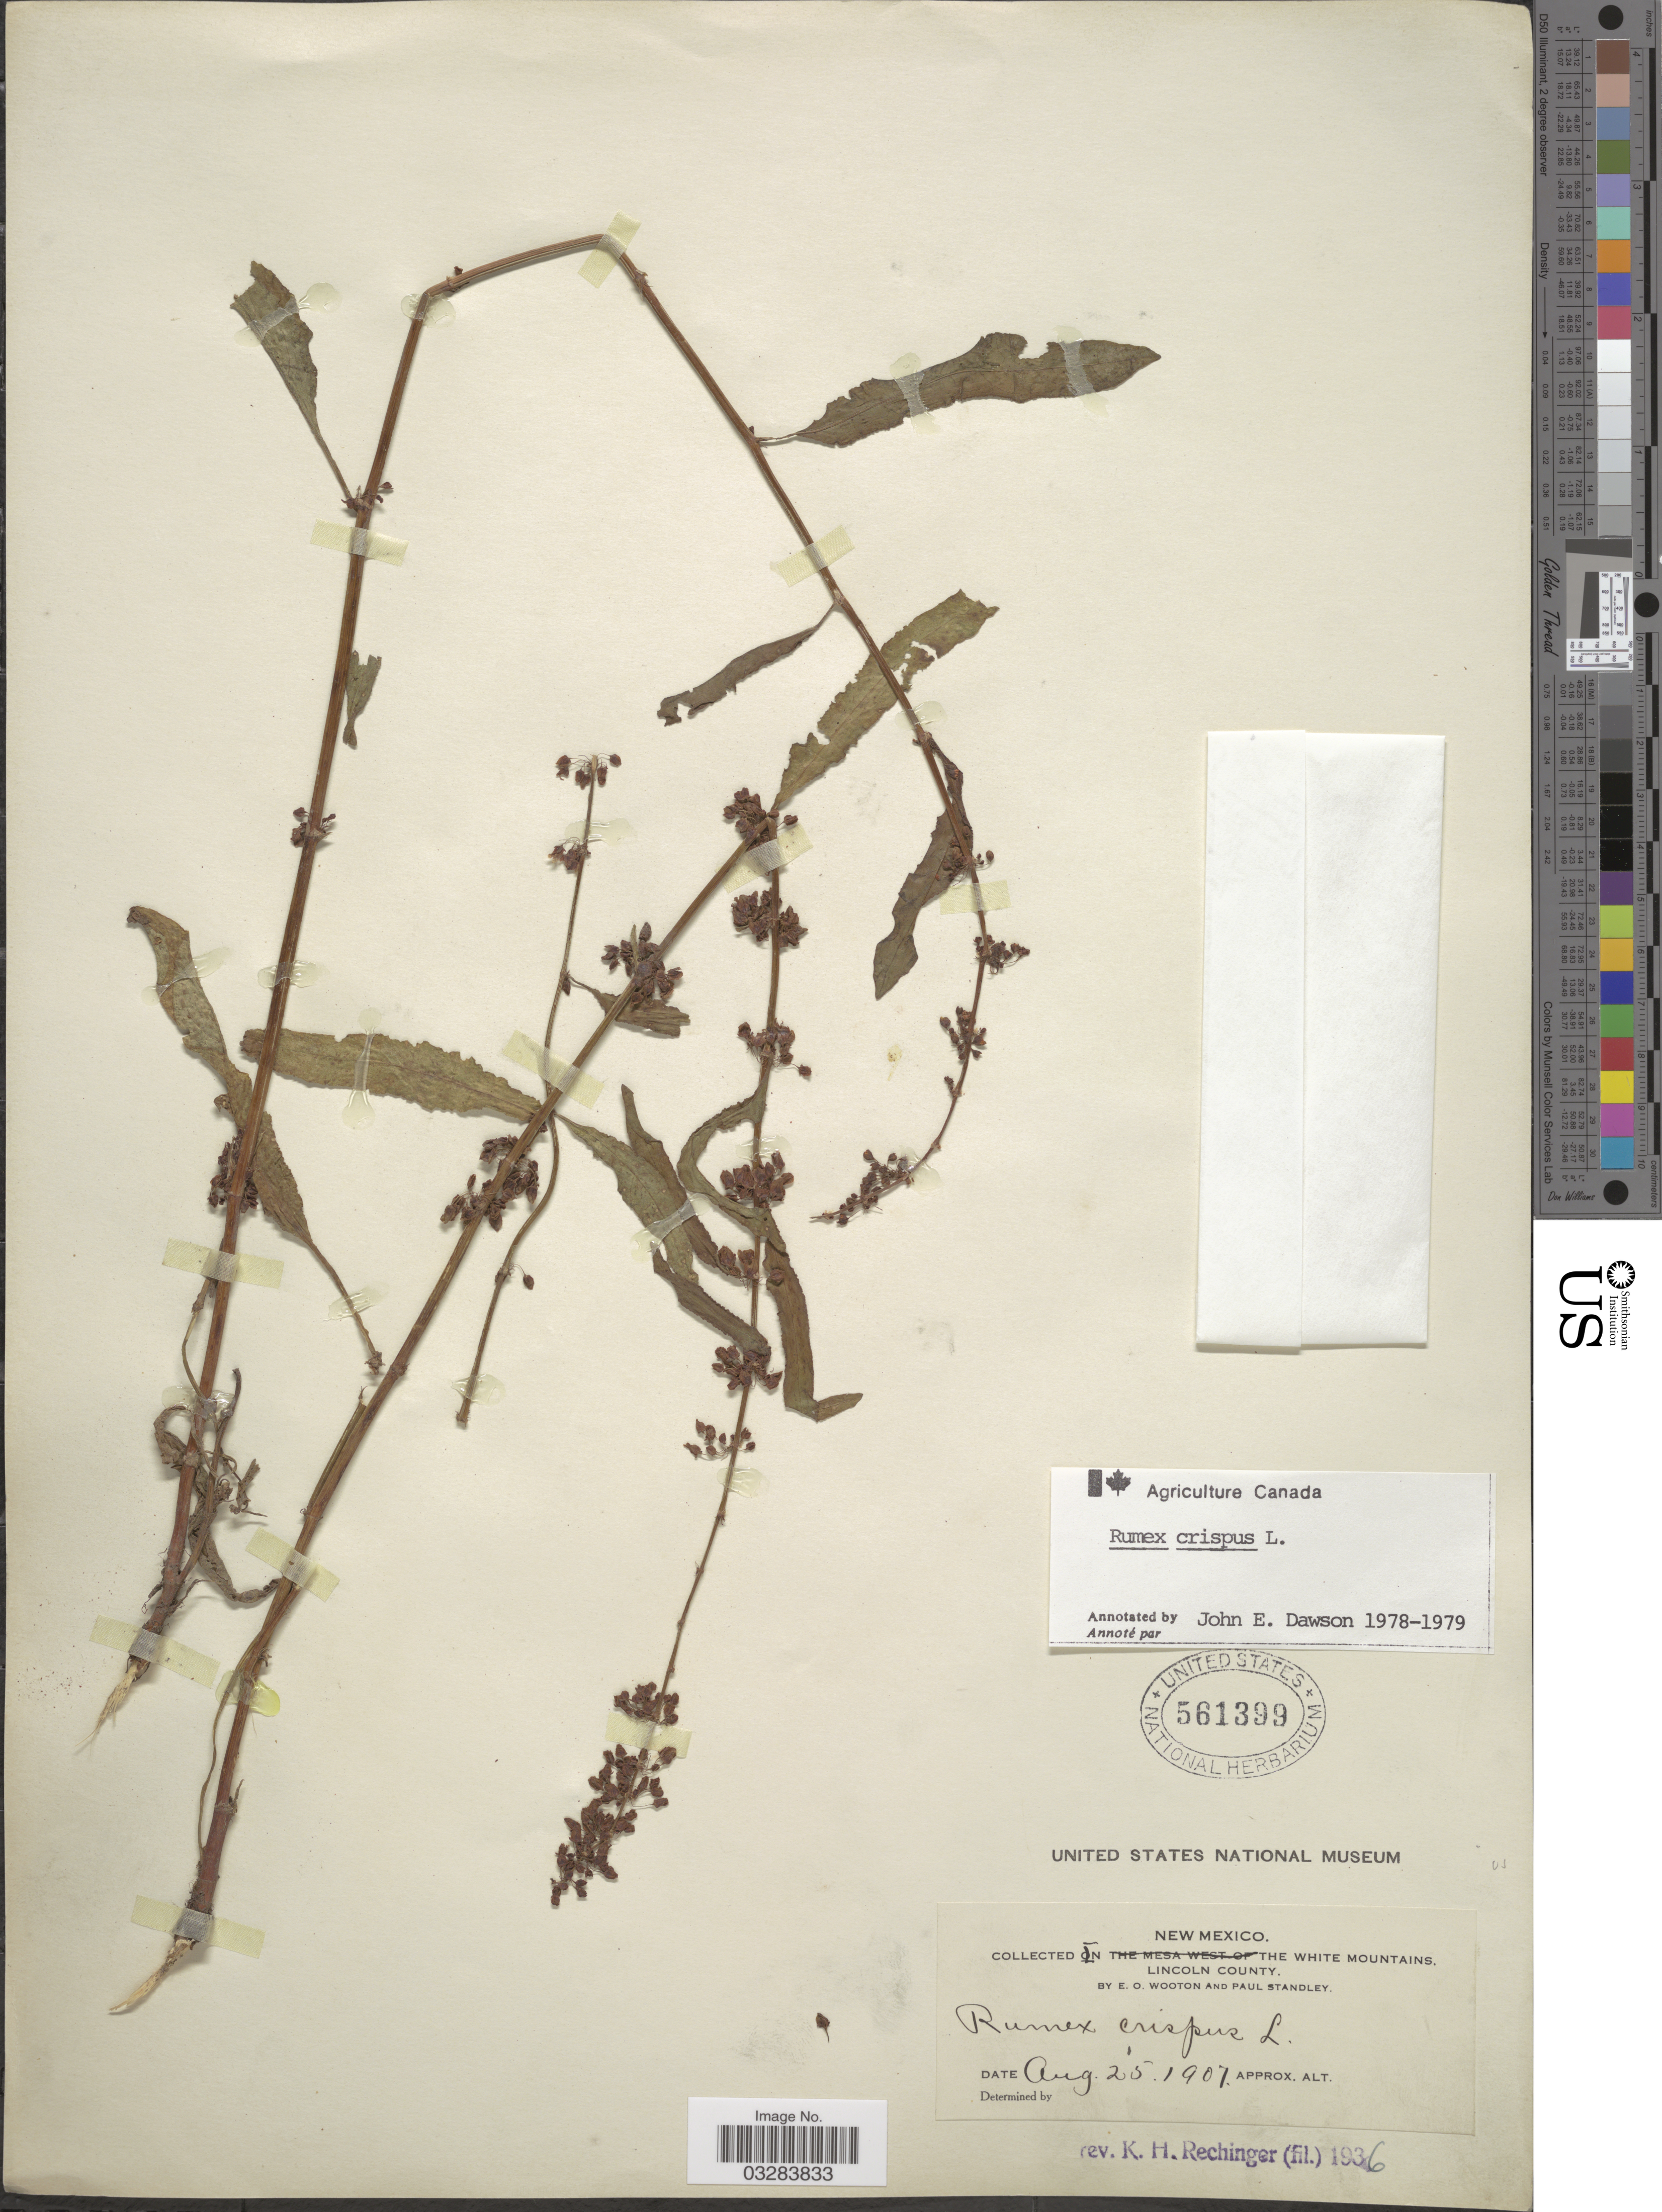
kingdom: Plantae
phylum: Tracheophyta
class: Magnoliopsida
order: Caryophyllales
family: Polygonaceae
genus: Rumex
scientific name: Rumex crispus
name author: L.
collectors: E. O. Wooton & P. C. Standley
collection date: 1907-08-25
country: United States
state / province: New Mexico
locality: In the White Mountains, Lincoln County.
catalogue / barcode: US 561399